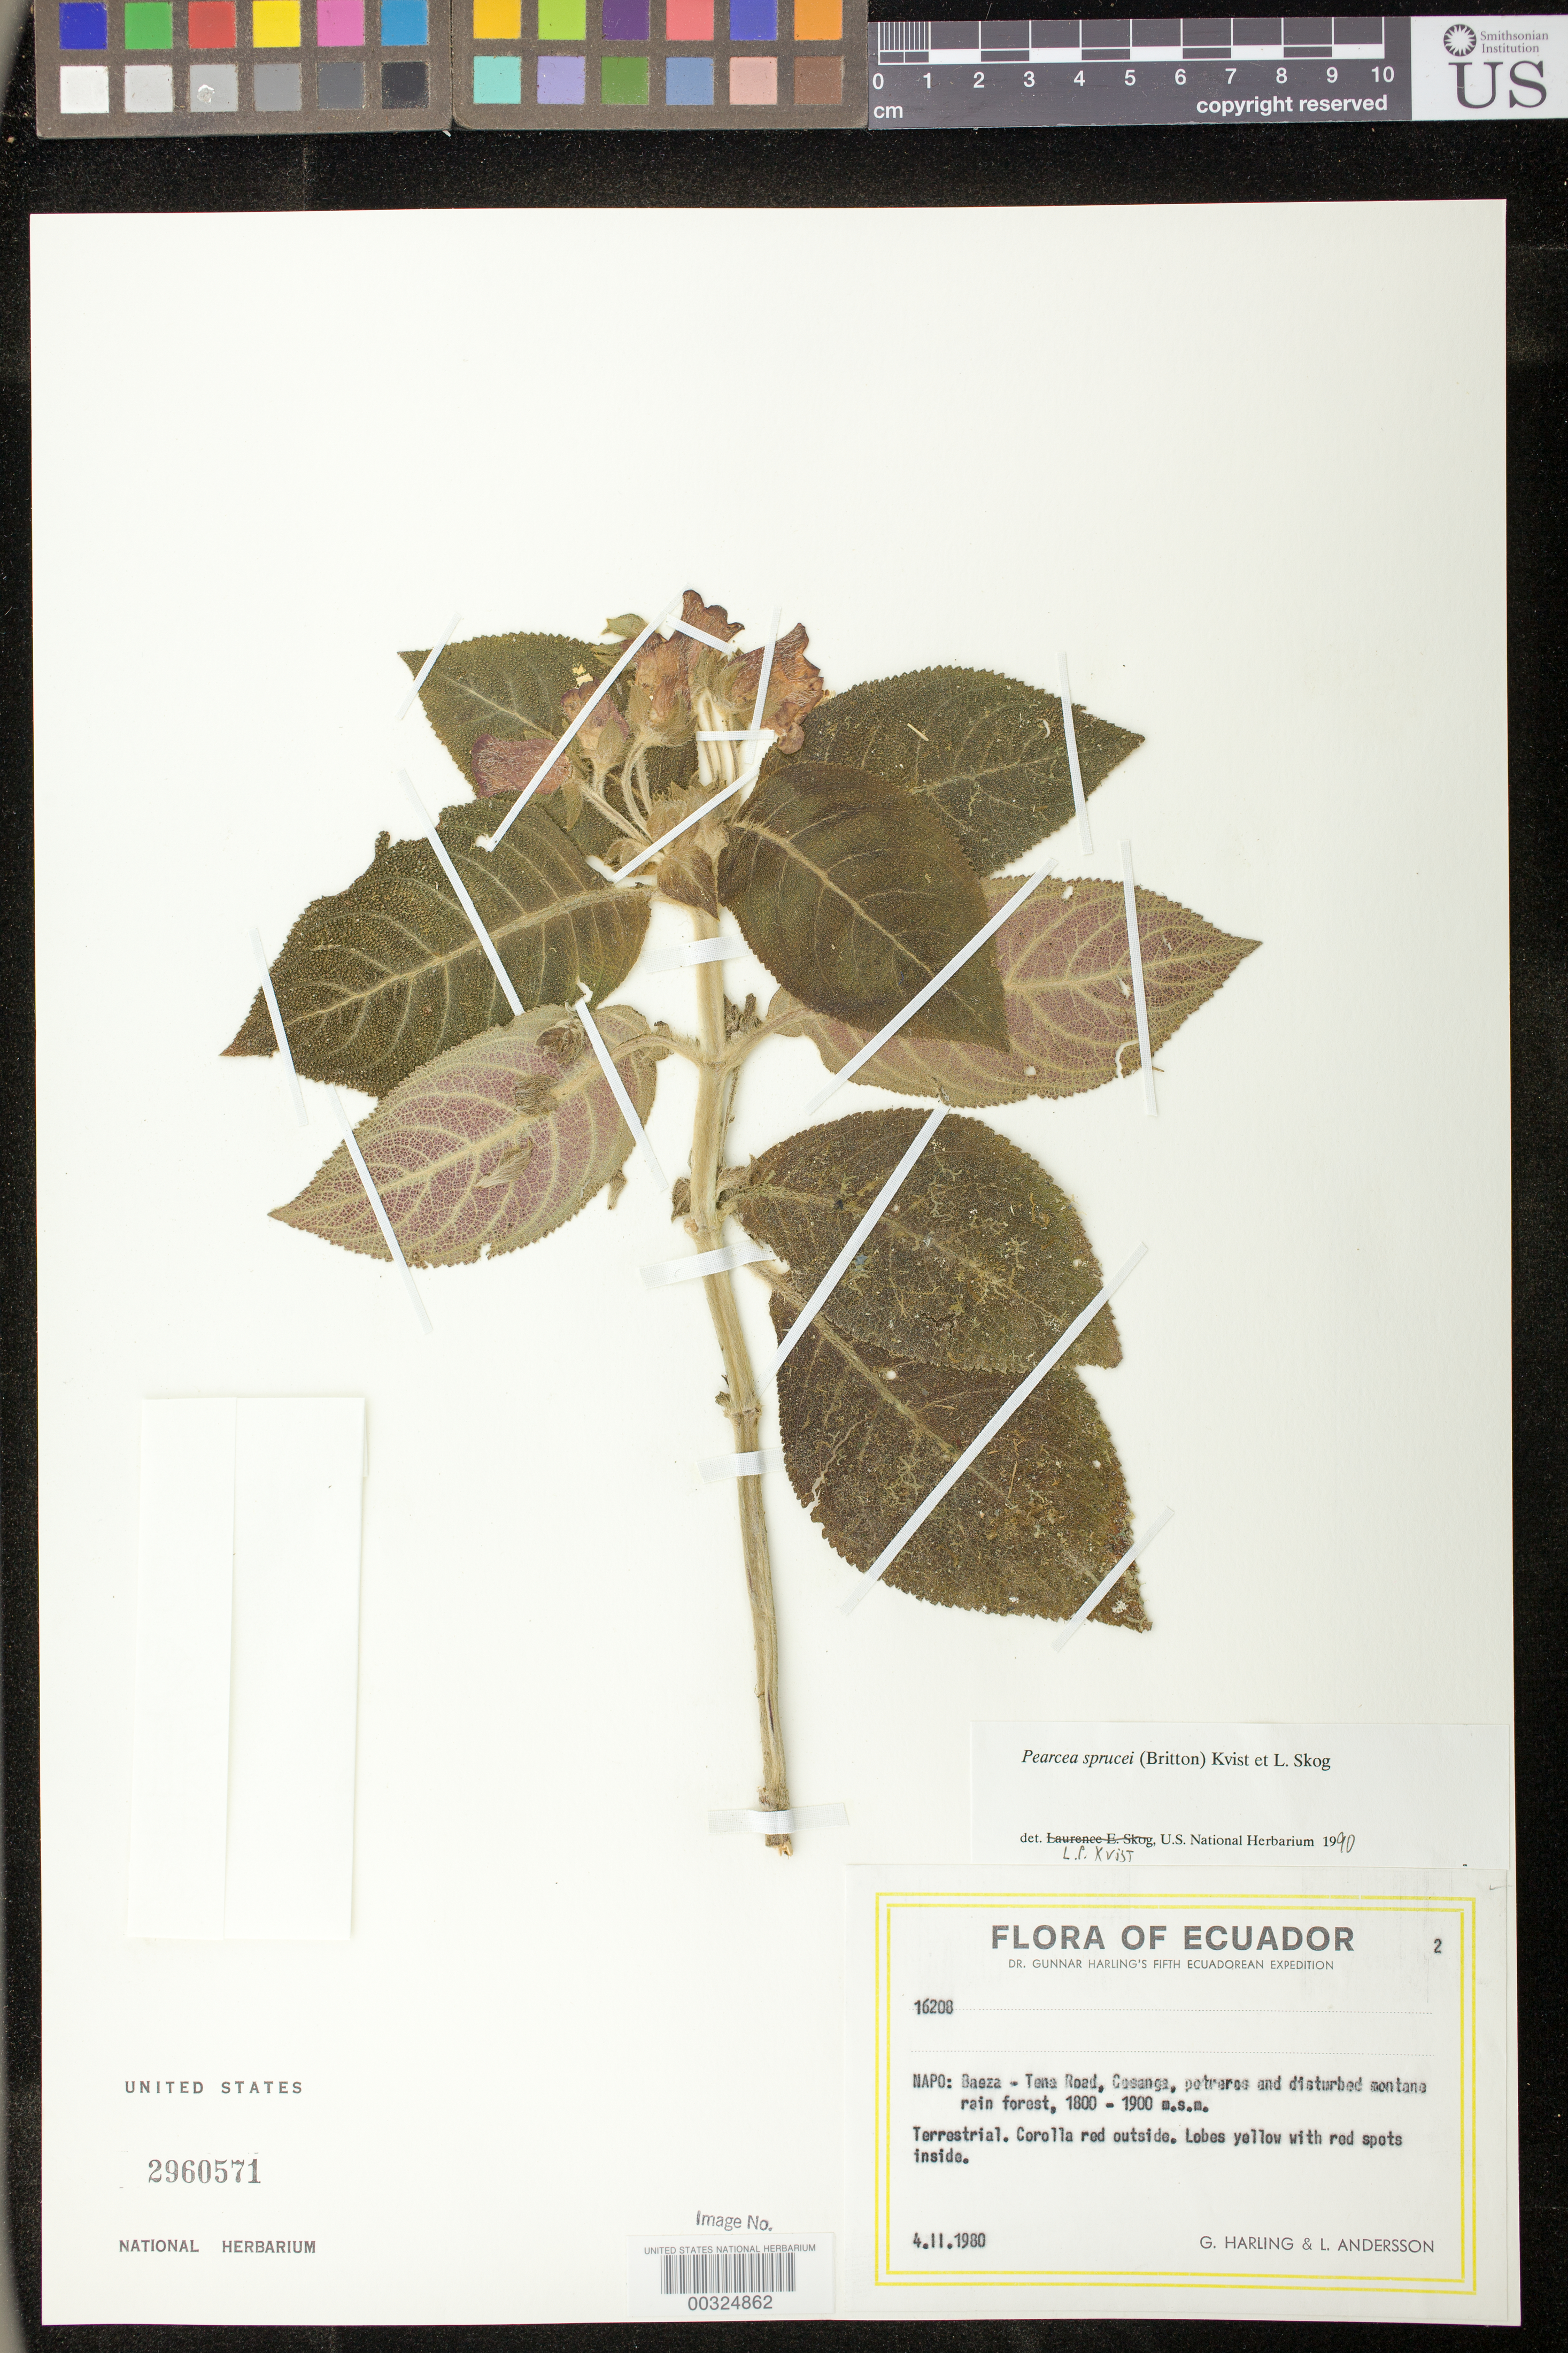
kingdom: Plantae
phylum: Tracheophyta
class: Magnoliopsida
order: Lamiales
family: Gesneriaceae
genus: Pearcea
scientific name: Pearcea sprucei var. sprucei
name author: (Britton ex Rusby) L.P. Kvist & L.E. Skog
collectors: G. Harling & L. Andersson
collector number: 16208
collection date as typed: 04 Feb 1980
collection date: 1980-02-04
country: Ecuador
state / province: Napo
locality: Baeza - Tena road, Cosanga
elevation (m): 1800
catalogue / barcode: US 2960571